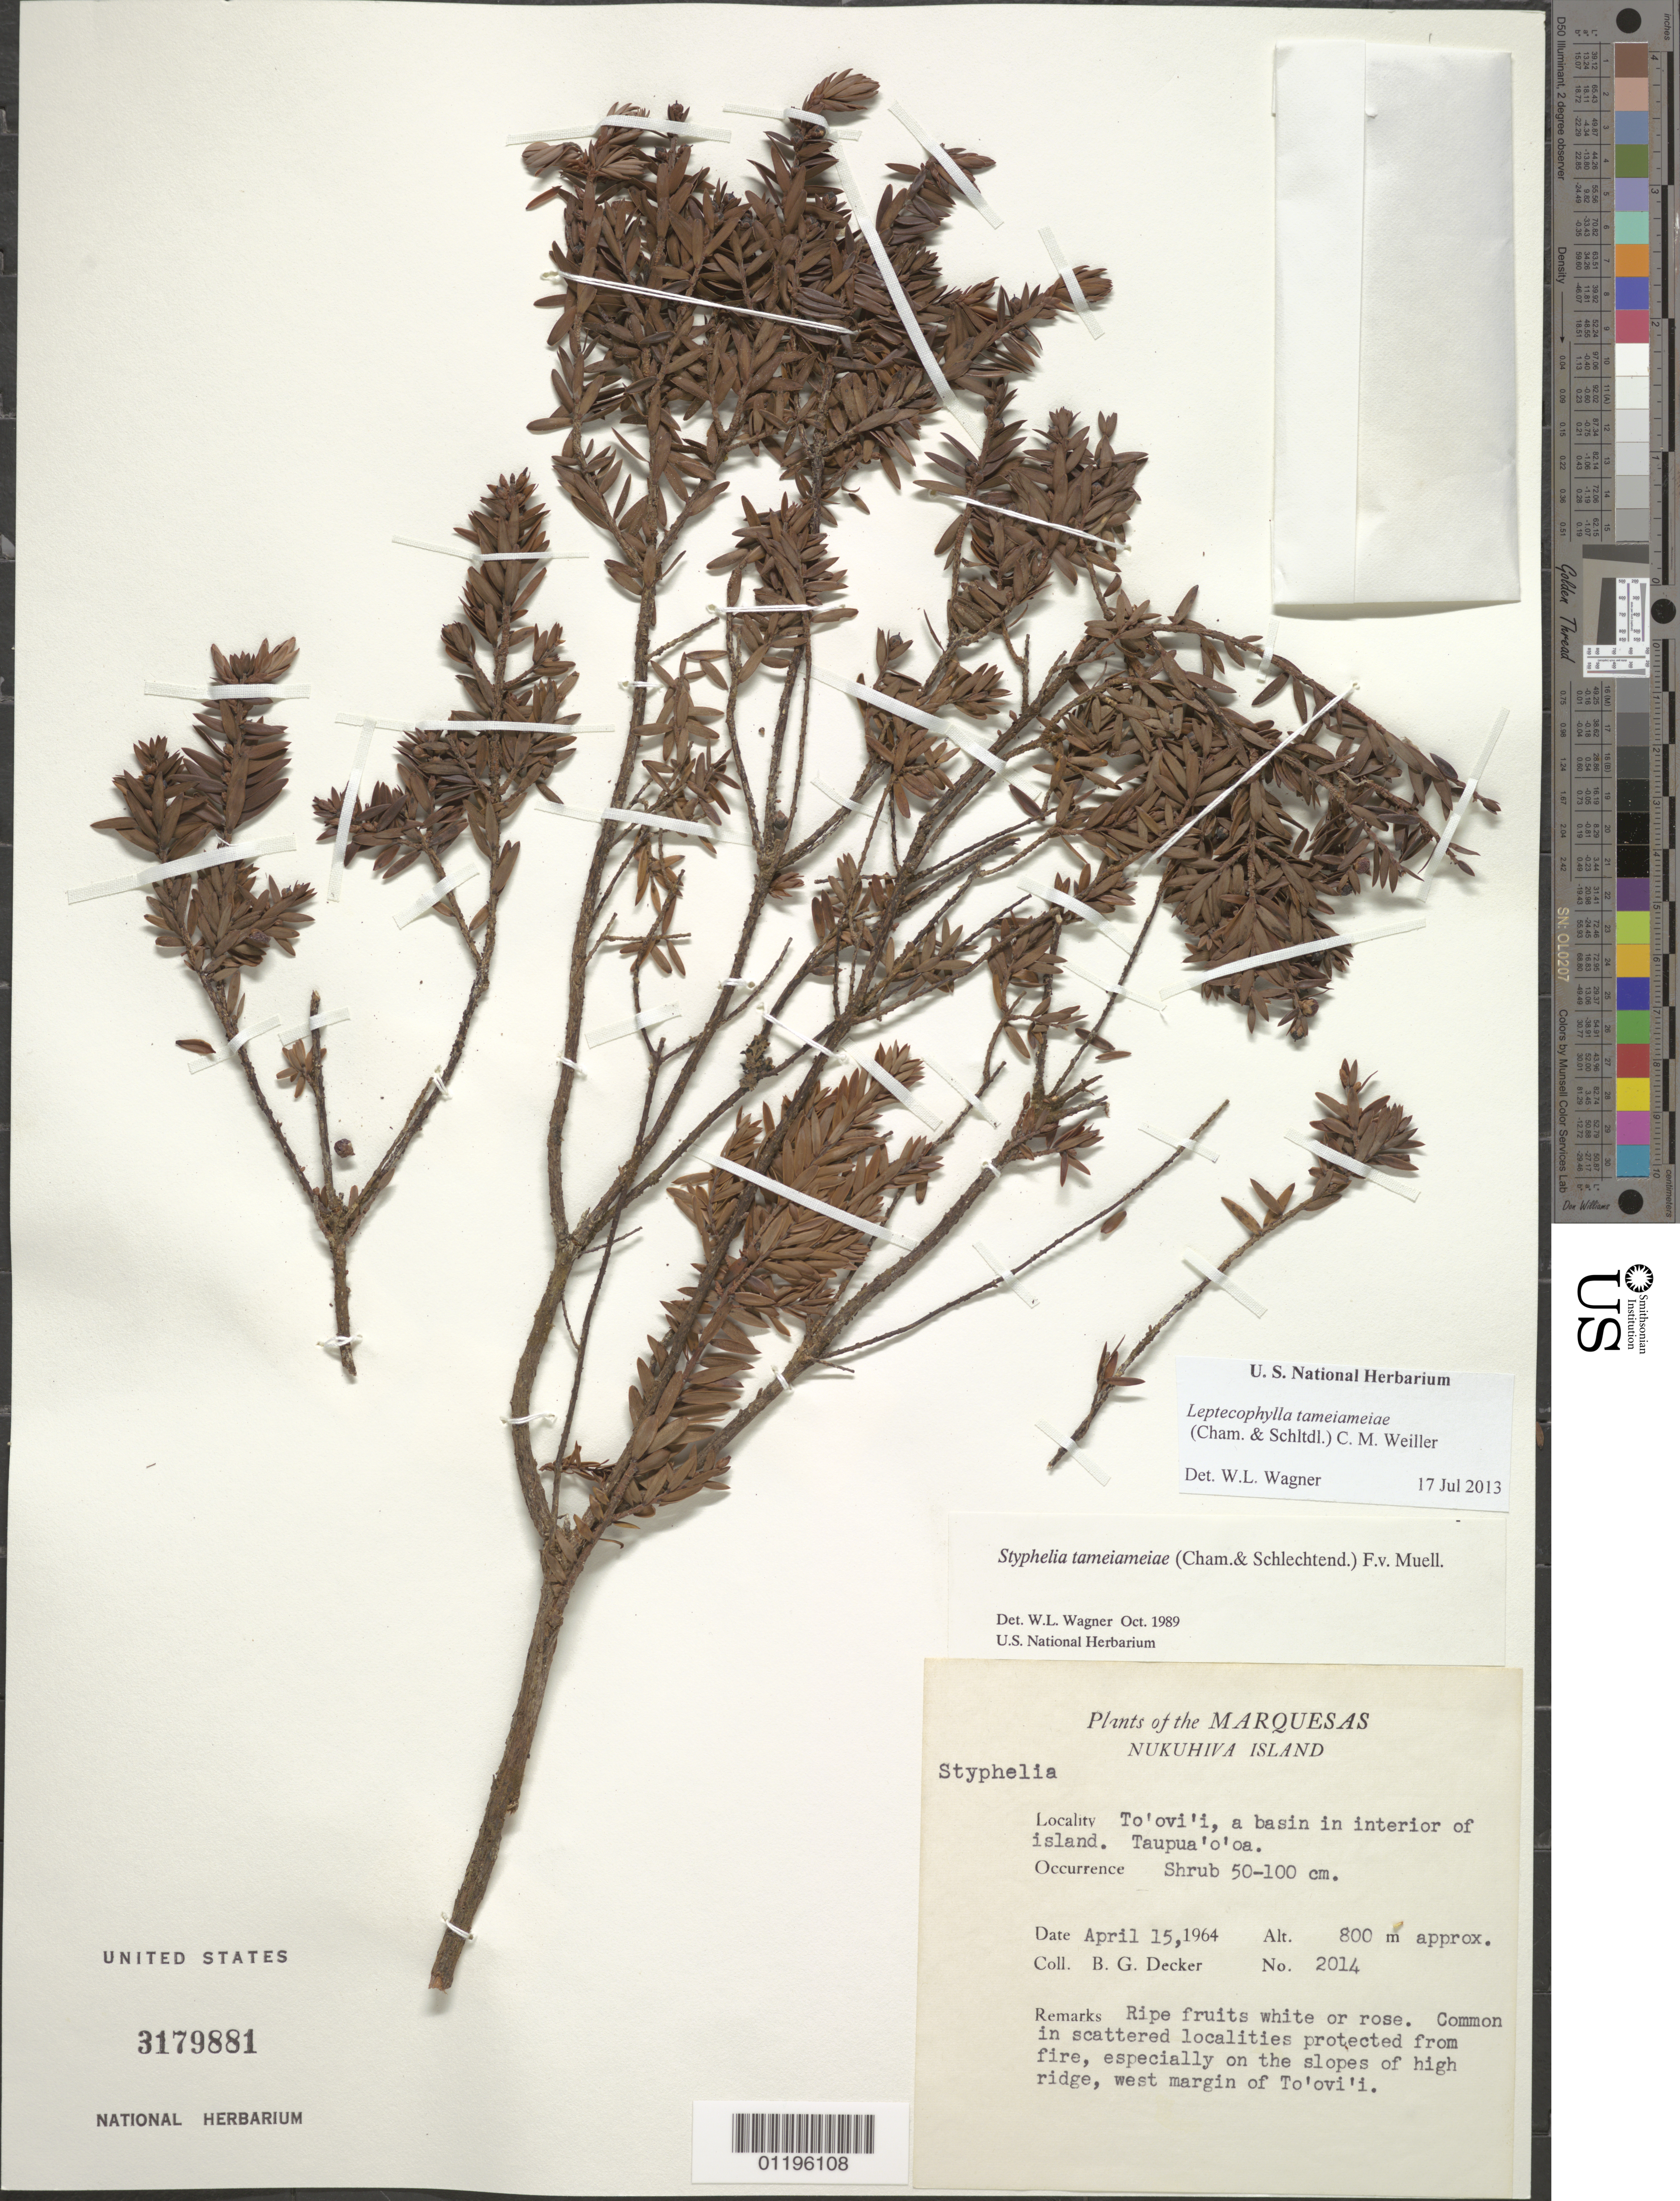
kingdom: Plantae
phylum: Tracheophyta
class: Magnoliopsida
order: Ericales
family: Ericaceae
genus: Leptecophylla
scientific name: Leptecophylla tameiameiae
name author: (Cham. & Schltdl.) C.M. Weiller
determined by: Wagner, W. L., (BOT), Smithsonian Institution - National Museum of Natural History (UNITED STATES)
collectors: B. G. Decker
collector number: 2014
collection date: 1964-04-15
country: French Polynesia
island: Nuku Hiva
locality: Toovii, basin in interior of island, Taupua'o'oa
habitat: Common in scattered localities protected from fire, especially on the slopes of high ridge, W margin of Toovii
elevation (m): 800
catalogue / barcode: US 3179881